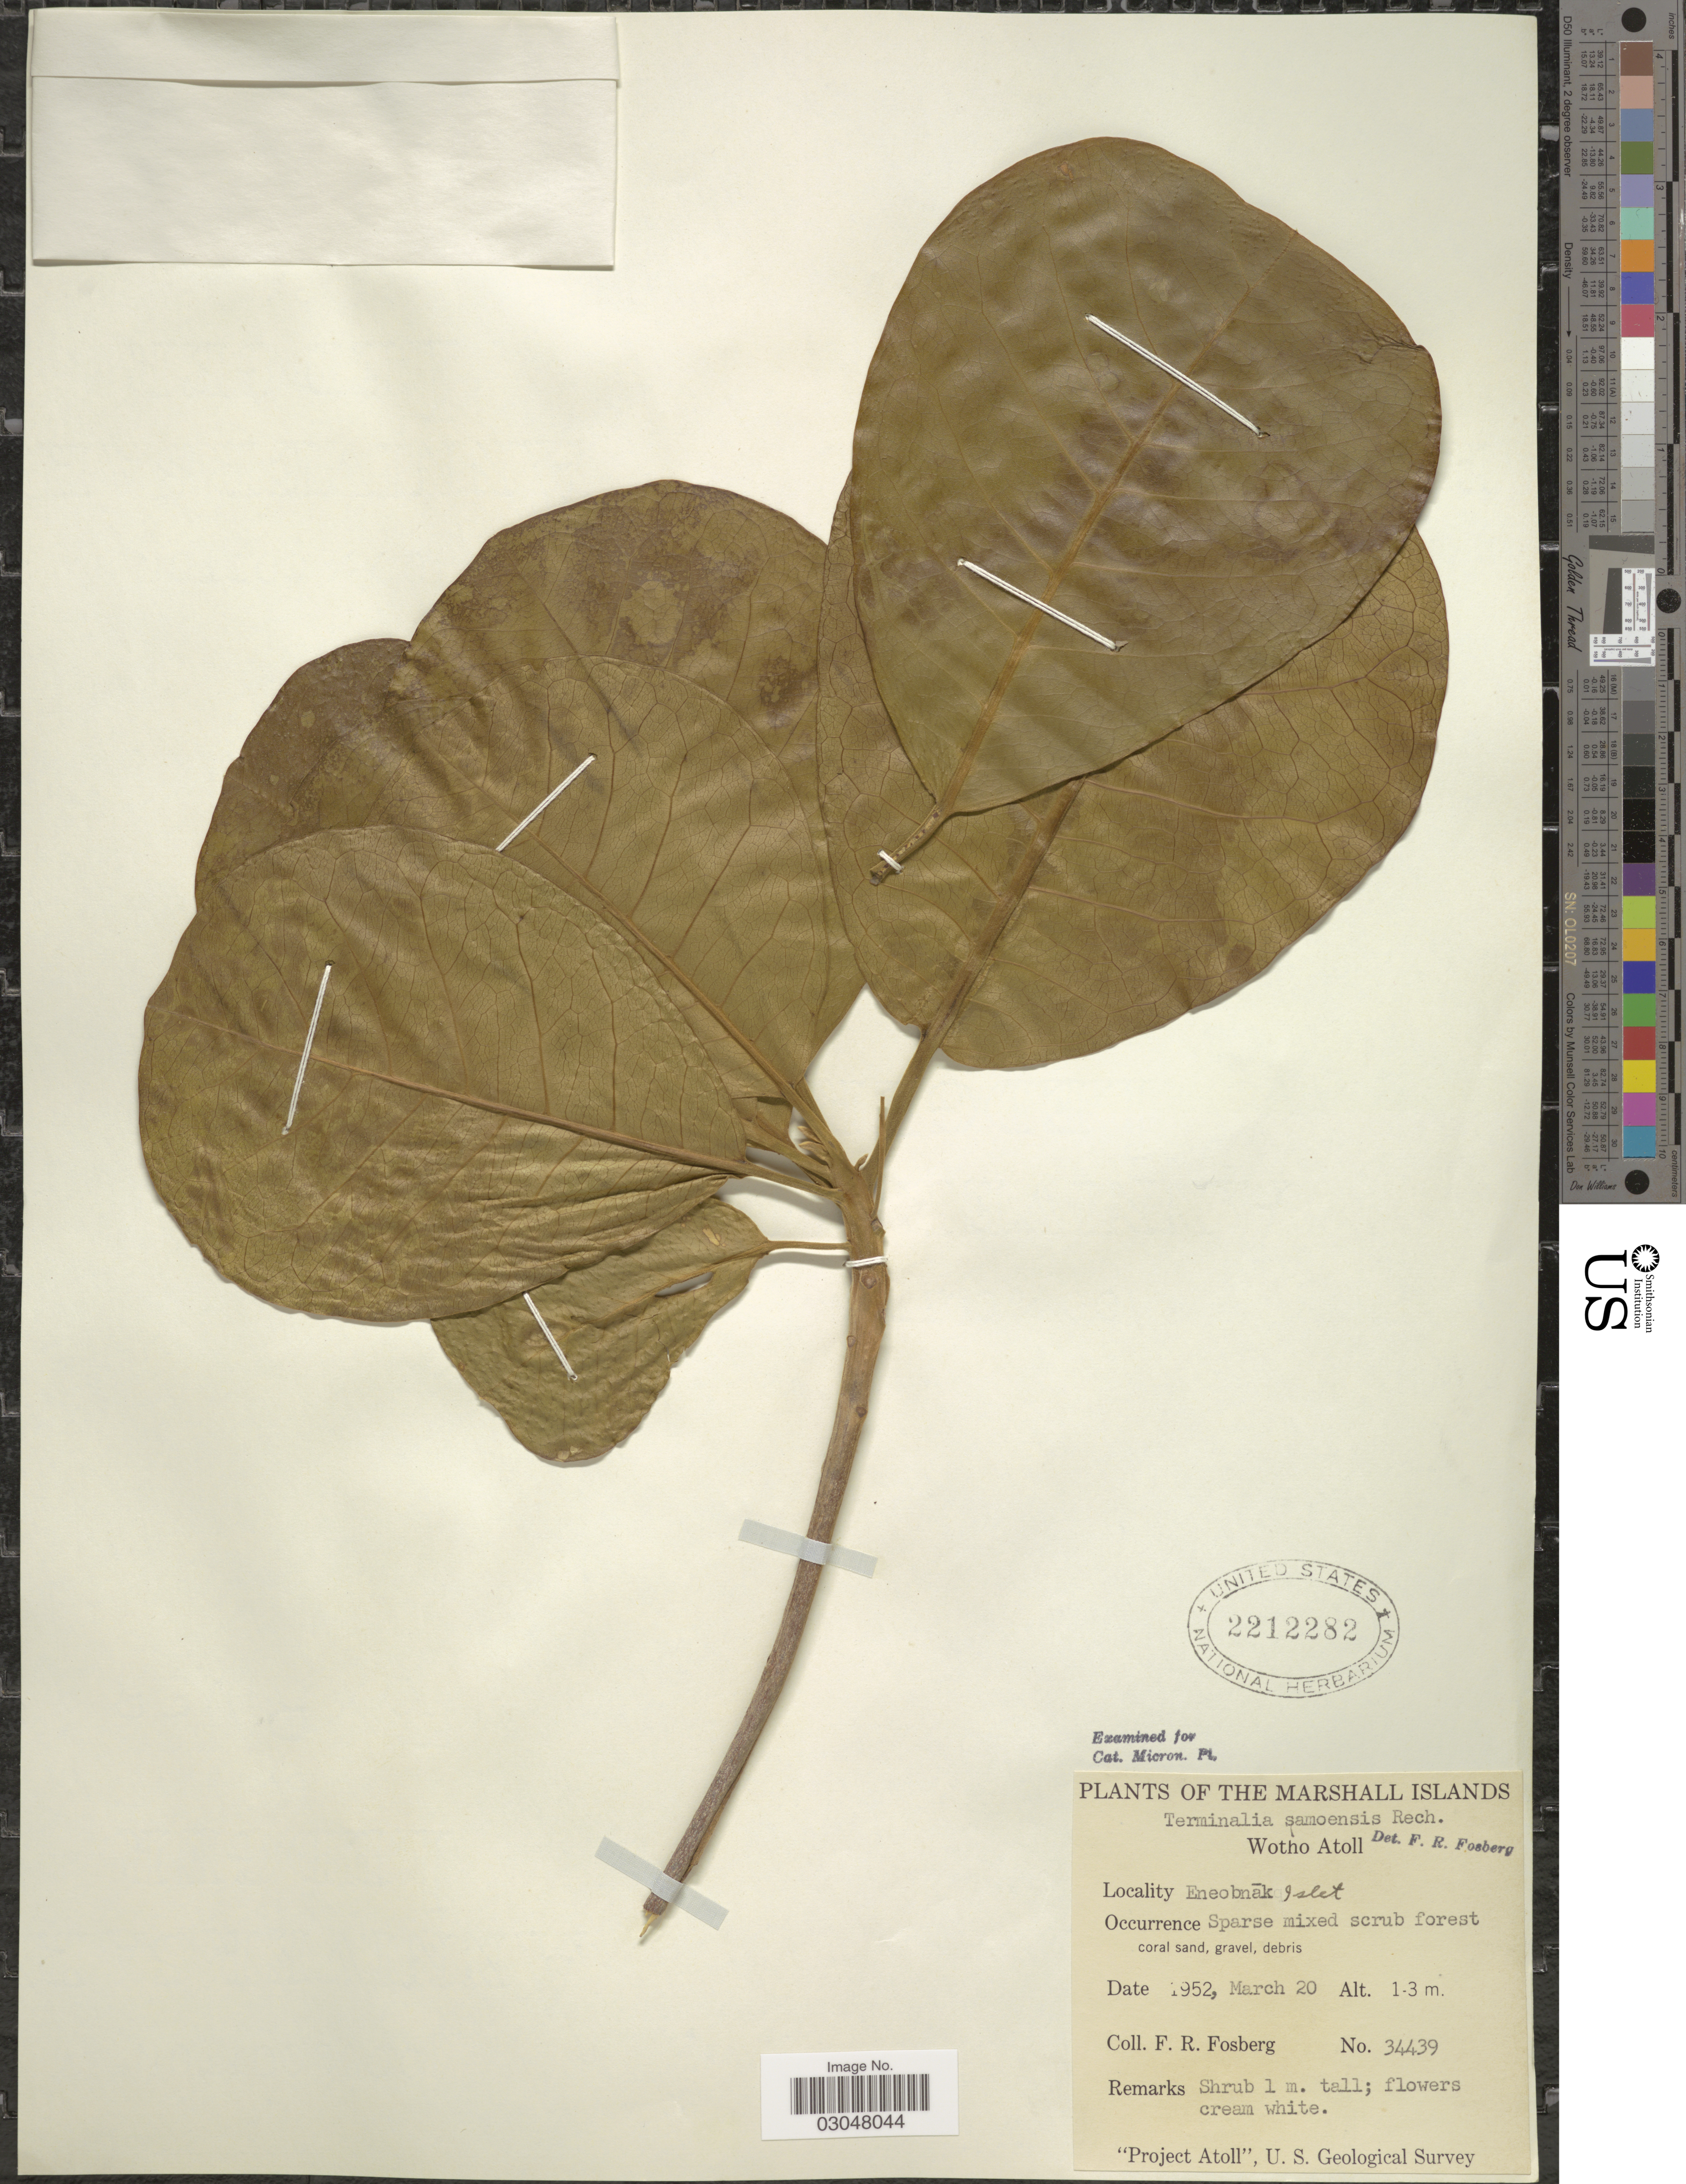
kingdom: Plantae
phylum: Tracheophyta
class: Magnoliopsida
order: Myrtales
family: Combretaceae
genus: Terminalia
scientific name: Terminalia samoensis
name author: Rech.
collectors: F. R. Fosberg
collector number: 34439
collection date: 1952-03-20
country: Marshall Islands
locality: Wotho Atoll. Eneobnak Islet. Atoll.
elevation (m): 1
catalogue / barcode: US 2212282